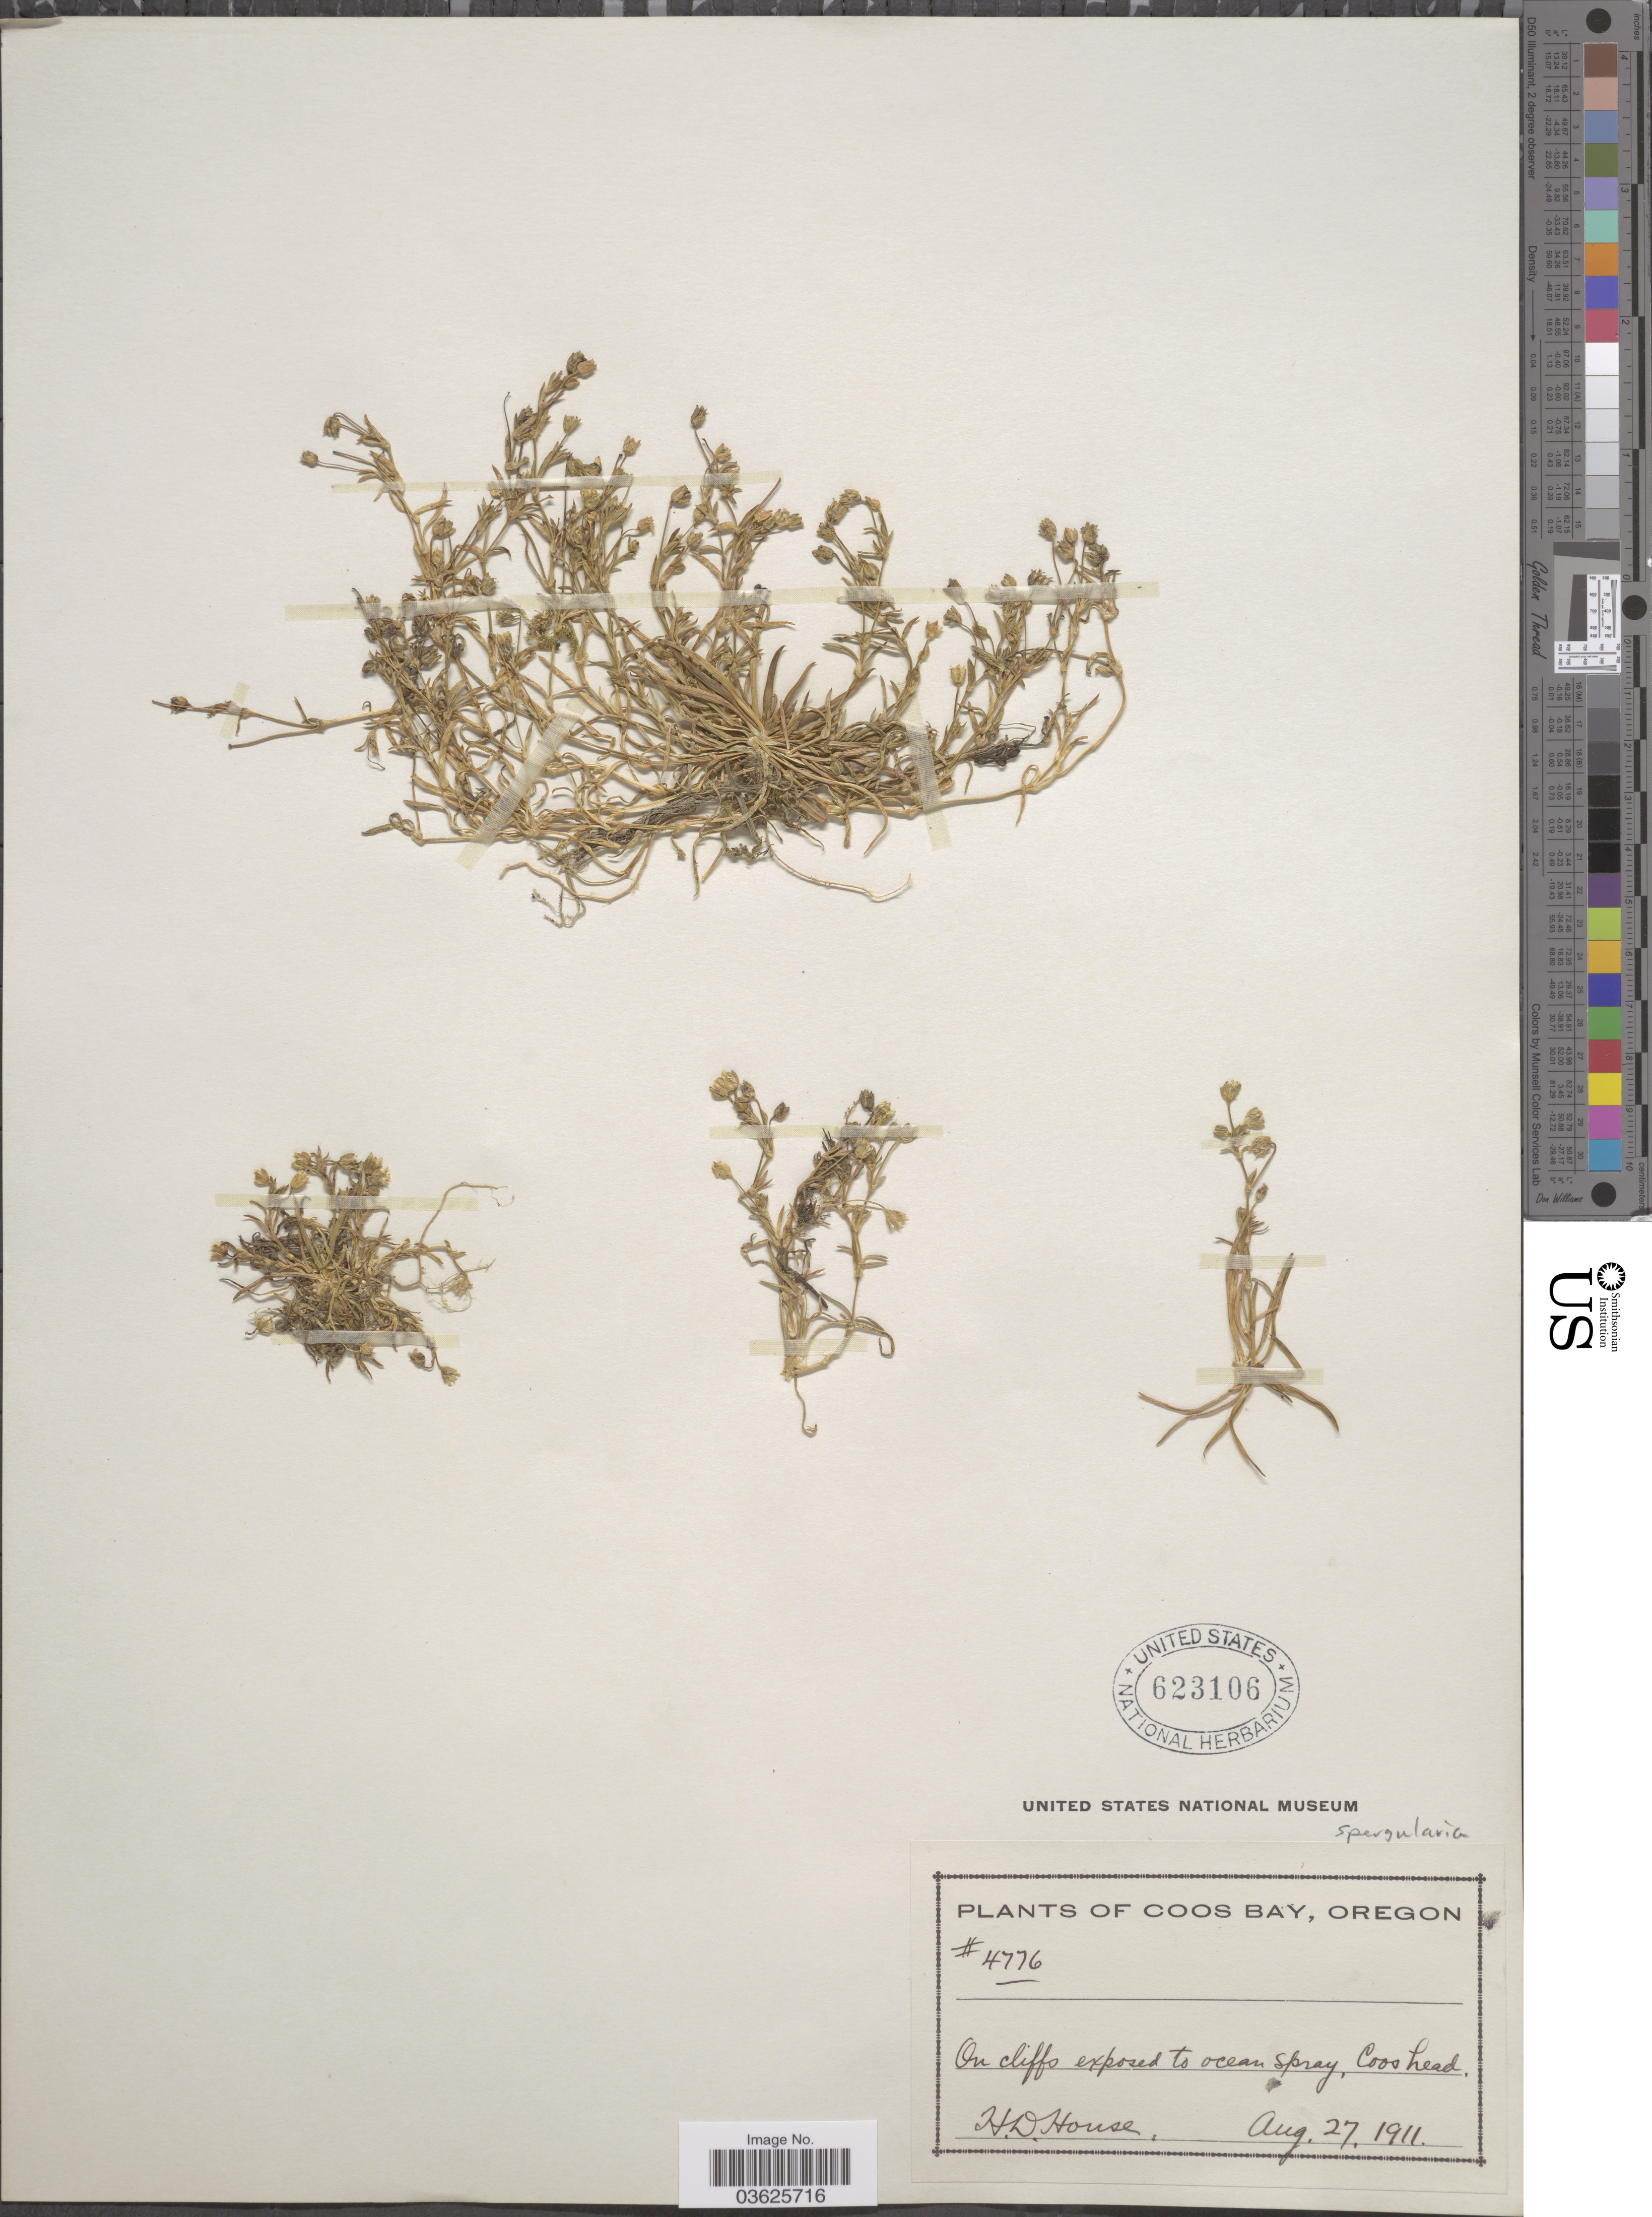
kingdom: Plantae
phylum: Tracheophyta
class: Magnoliopsida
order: Caryophyllales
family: Caryophyllaceae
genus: Spergularia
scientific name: Spergularia sp.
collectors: H. D. House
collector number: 4776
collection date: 1911-08-27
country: United States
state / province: Oregon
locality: Coos Bay. On cliffs exposed to ocean spray, Coos head.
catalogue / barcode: US 623106